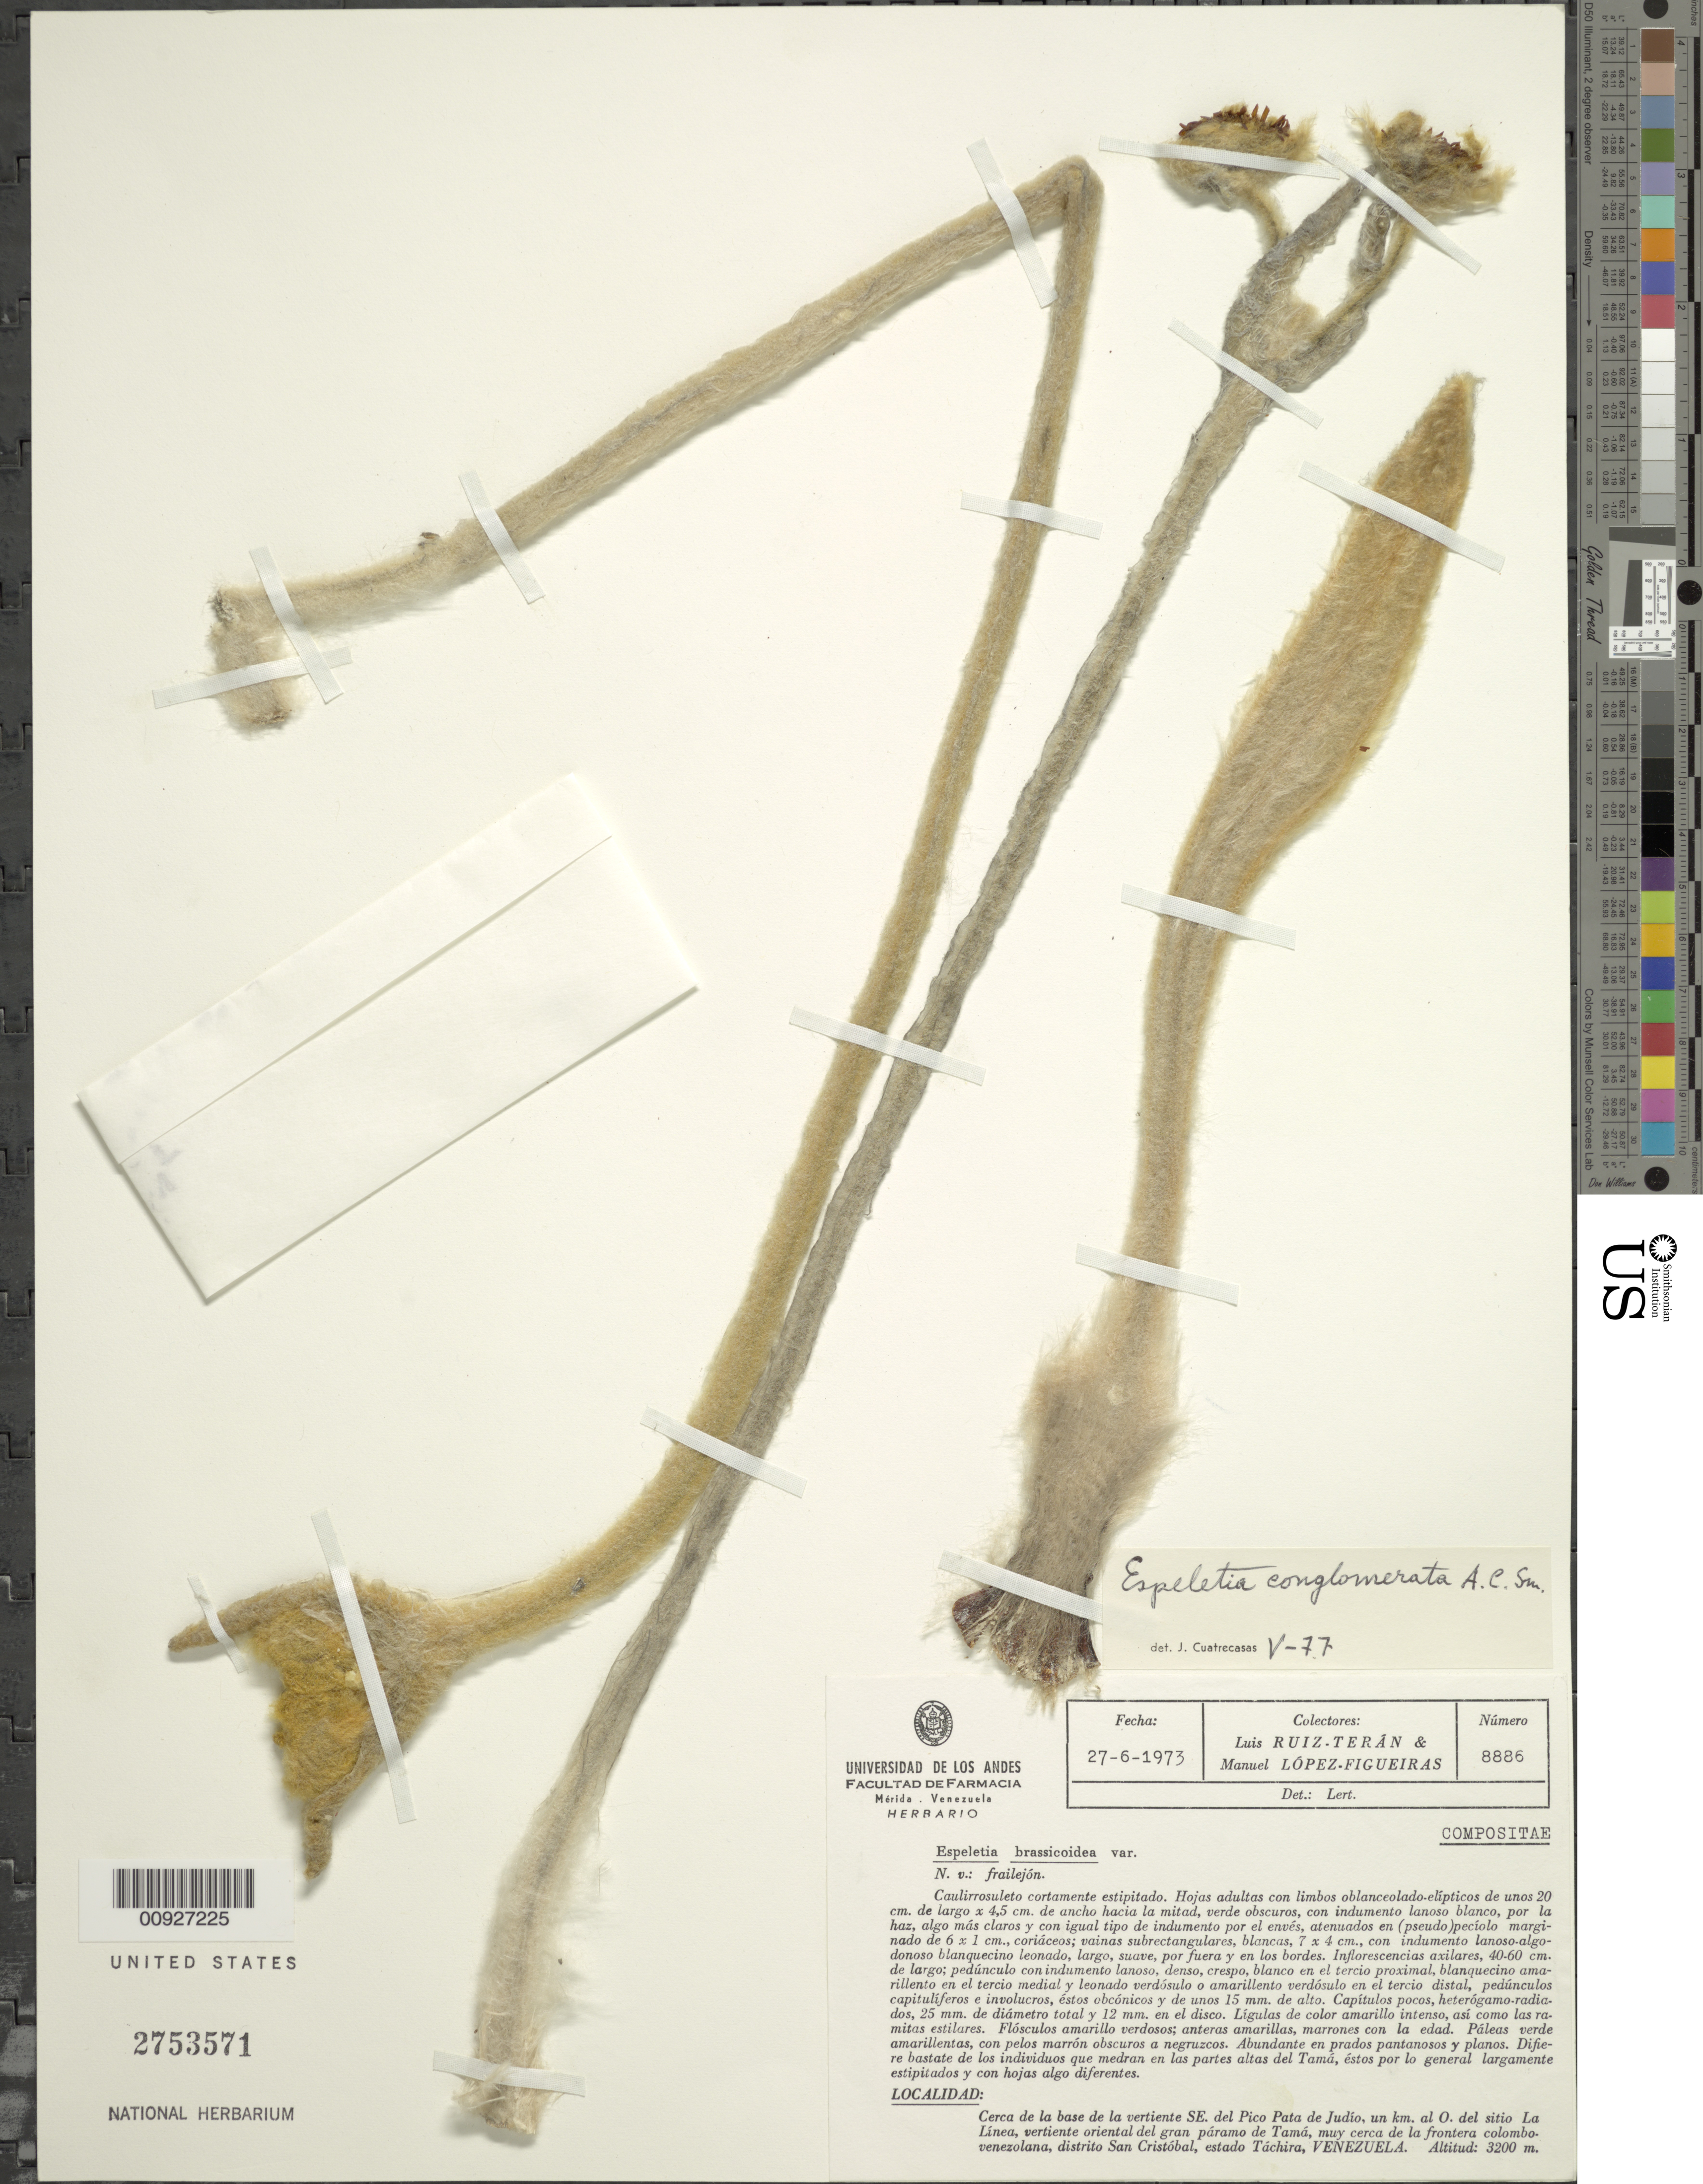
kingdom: Plantae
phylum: Tracheophyta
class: Magnoliopsida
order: Asterales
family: Asteraceae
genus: Espeletia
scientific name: Espeletia conglomerata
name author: A.C. Sm.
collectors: L. E. Ruíz-Terán & M. López Figueiras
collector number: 8886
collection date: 1973-06-27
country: Venezuela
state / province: Táchira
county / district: San Cristóbal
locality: Cerca de la base de la vertiente SE. del Pico Pata de Judío, un km. al O. del sitio La Línea, vertiente oriental del gran páramo de Tamá, muy cerca de la frontera colombo-venezolana, distrito San Cristóbal.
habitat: Abundante en prados pantanosos y planos.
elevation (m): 3200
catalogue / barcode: US 2753571